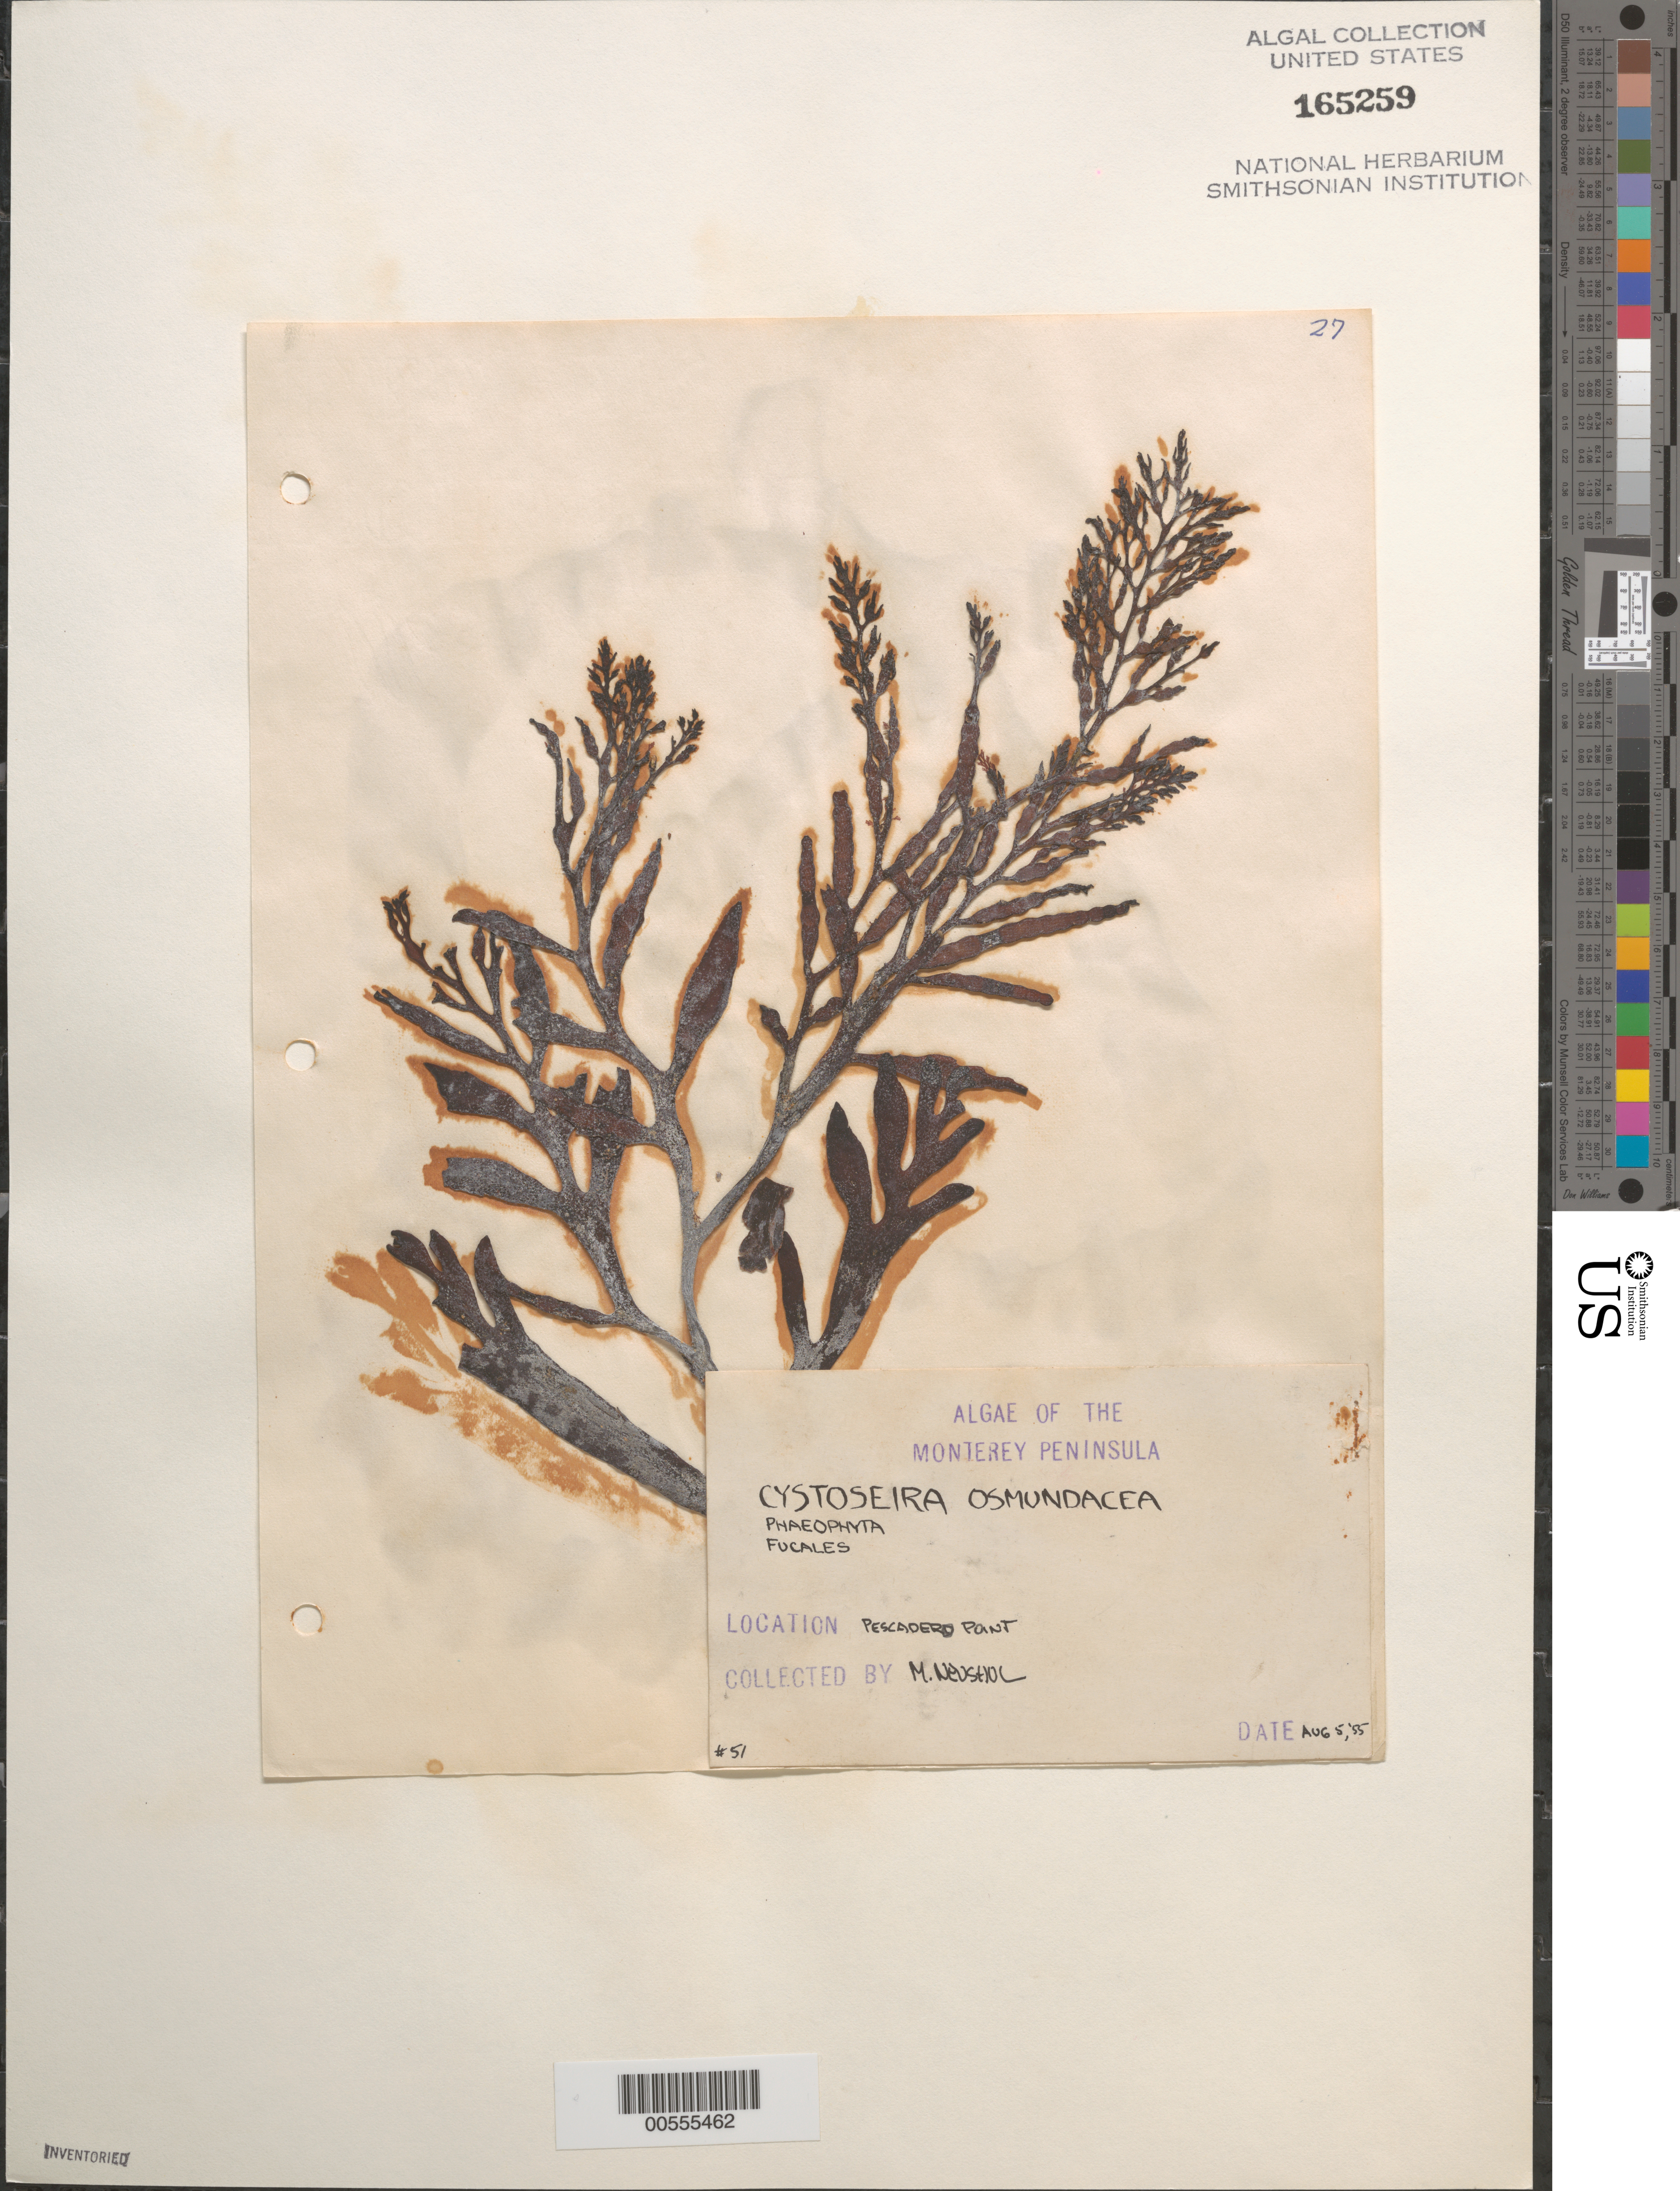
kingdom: Chromista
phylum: Ochrophyta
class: Phaeophyceae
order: Fucales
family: Sargassaceae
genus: Cystoseira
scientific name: Cystoseira osmundacea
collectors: M. Neushul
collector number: Neushul 51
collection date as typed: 05 Aug 1955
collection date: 1955-08-05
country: United States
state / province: California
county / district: Monterey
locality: Pescadero Point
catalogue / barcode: US 165259